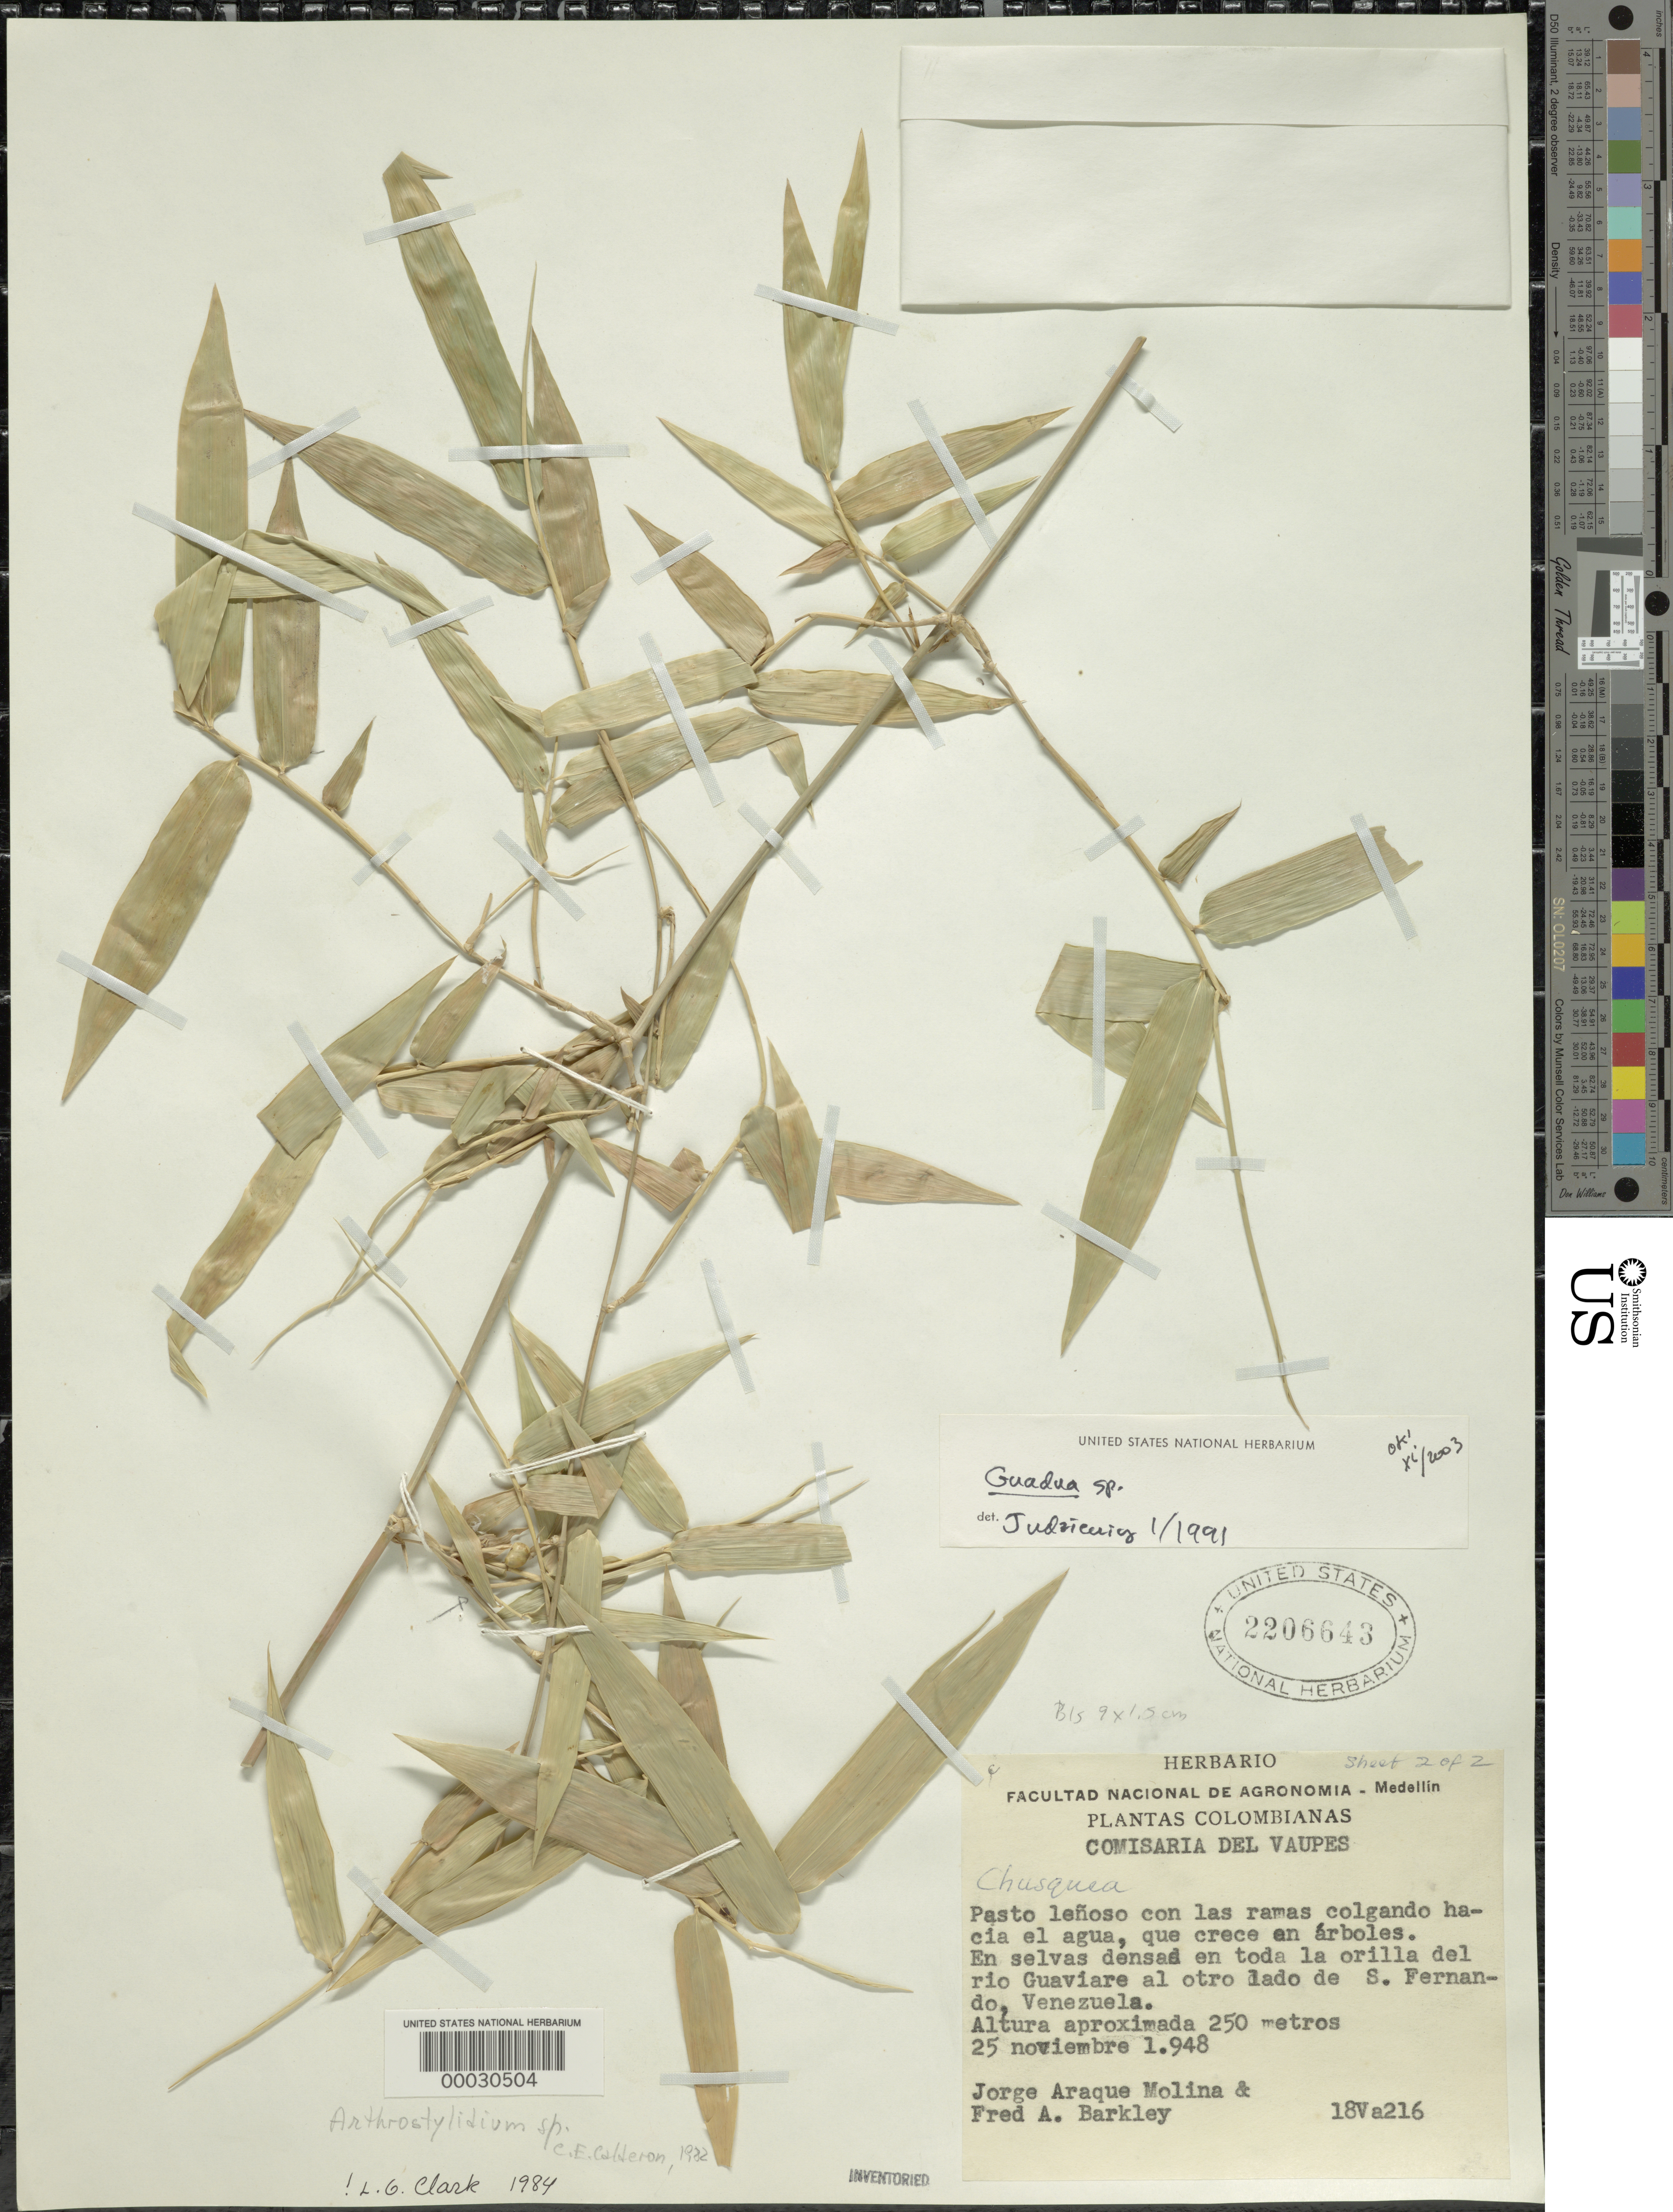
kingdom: Plantae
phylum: Tracheophyta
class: Liliopsida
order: Poales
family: Poaceae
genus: Guadua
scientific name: Guadua sp.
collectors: J. Araque Molina & F. A. Barkley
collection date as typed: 25 Nov 1948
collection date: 1948-11-25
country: Colombia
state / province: Vaupés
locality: On each side of the Rio Guaviare, to another side of San Fernando, Venezuela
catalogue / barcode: US 2206643